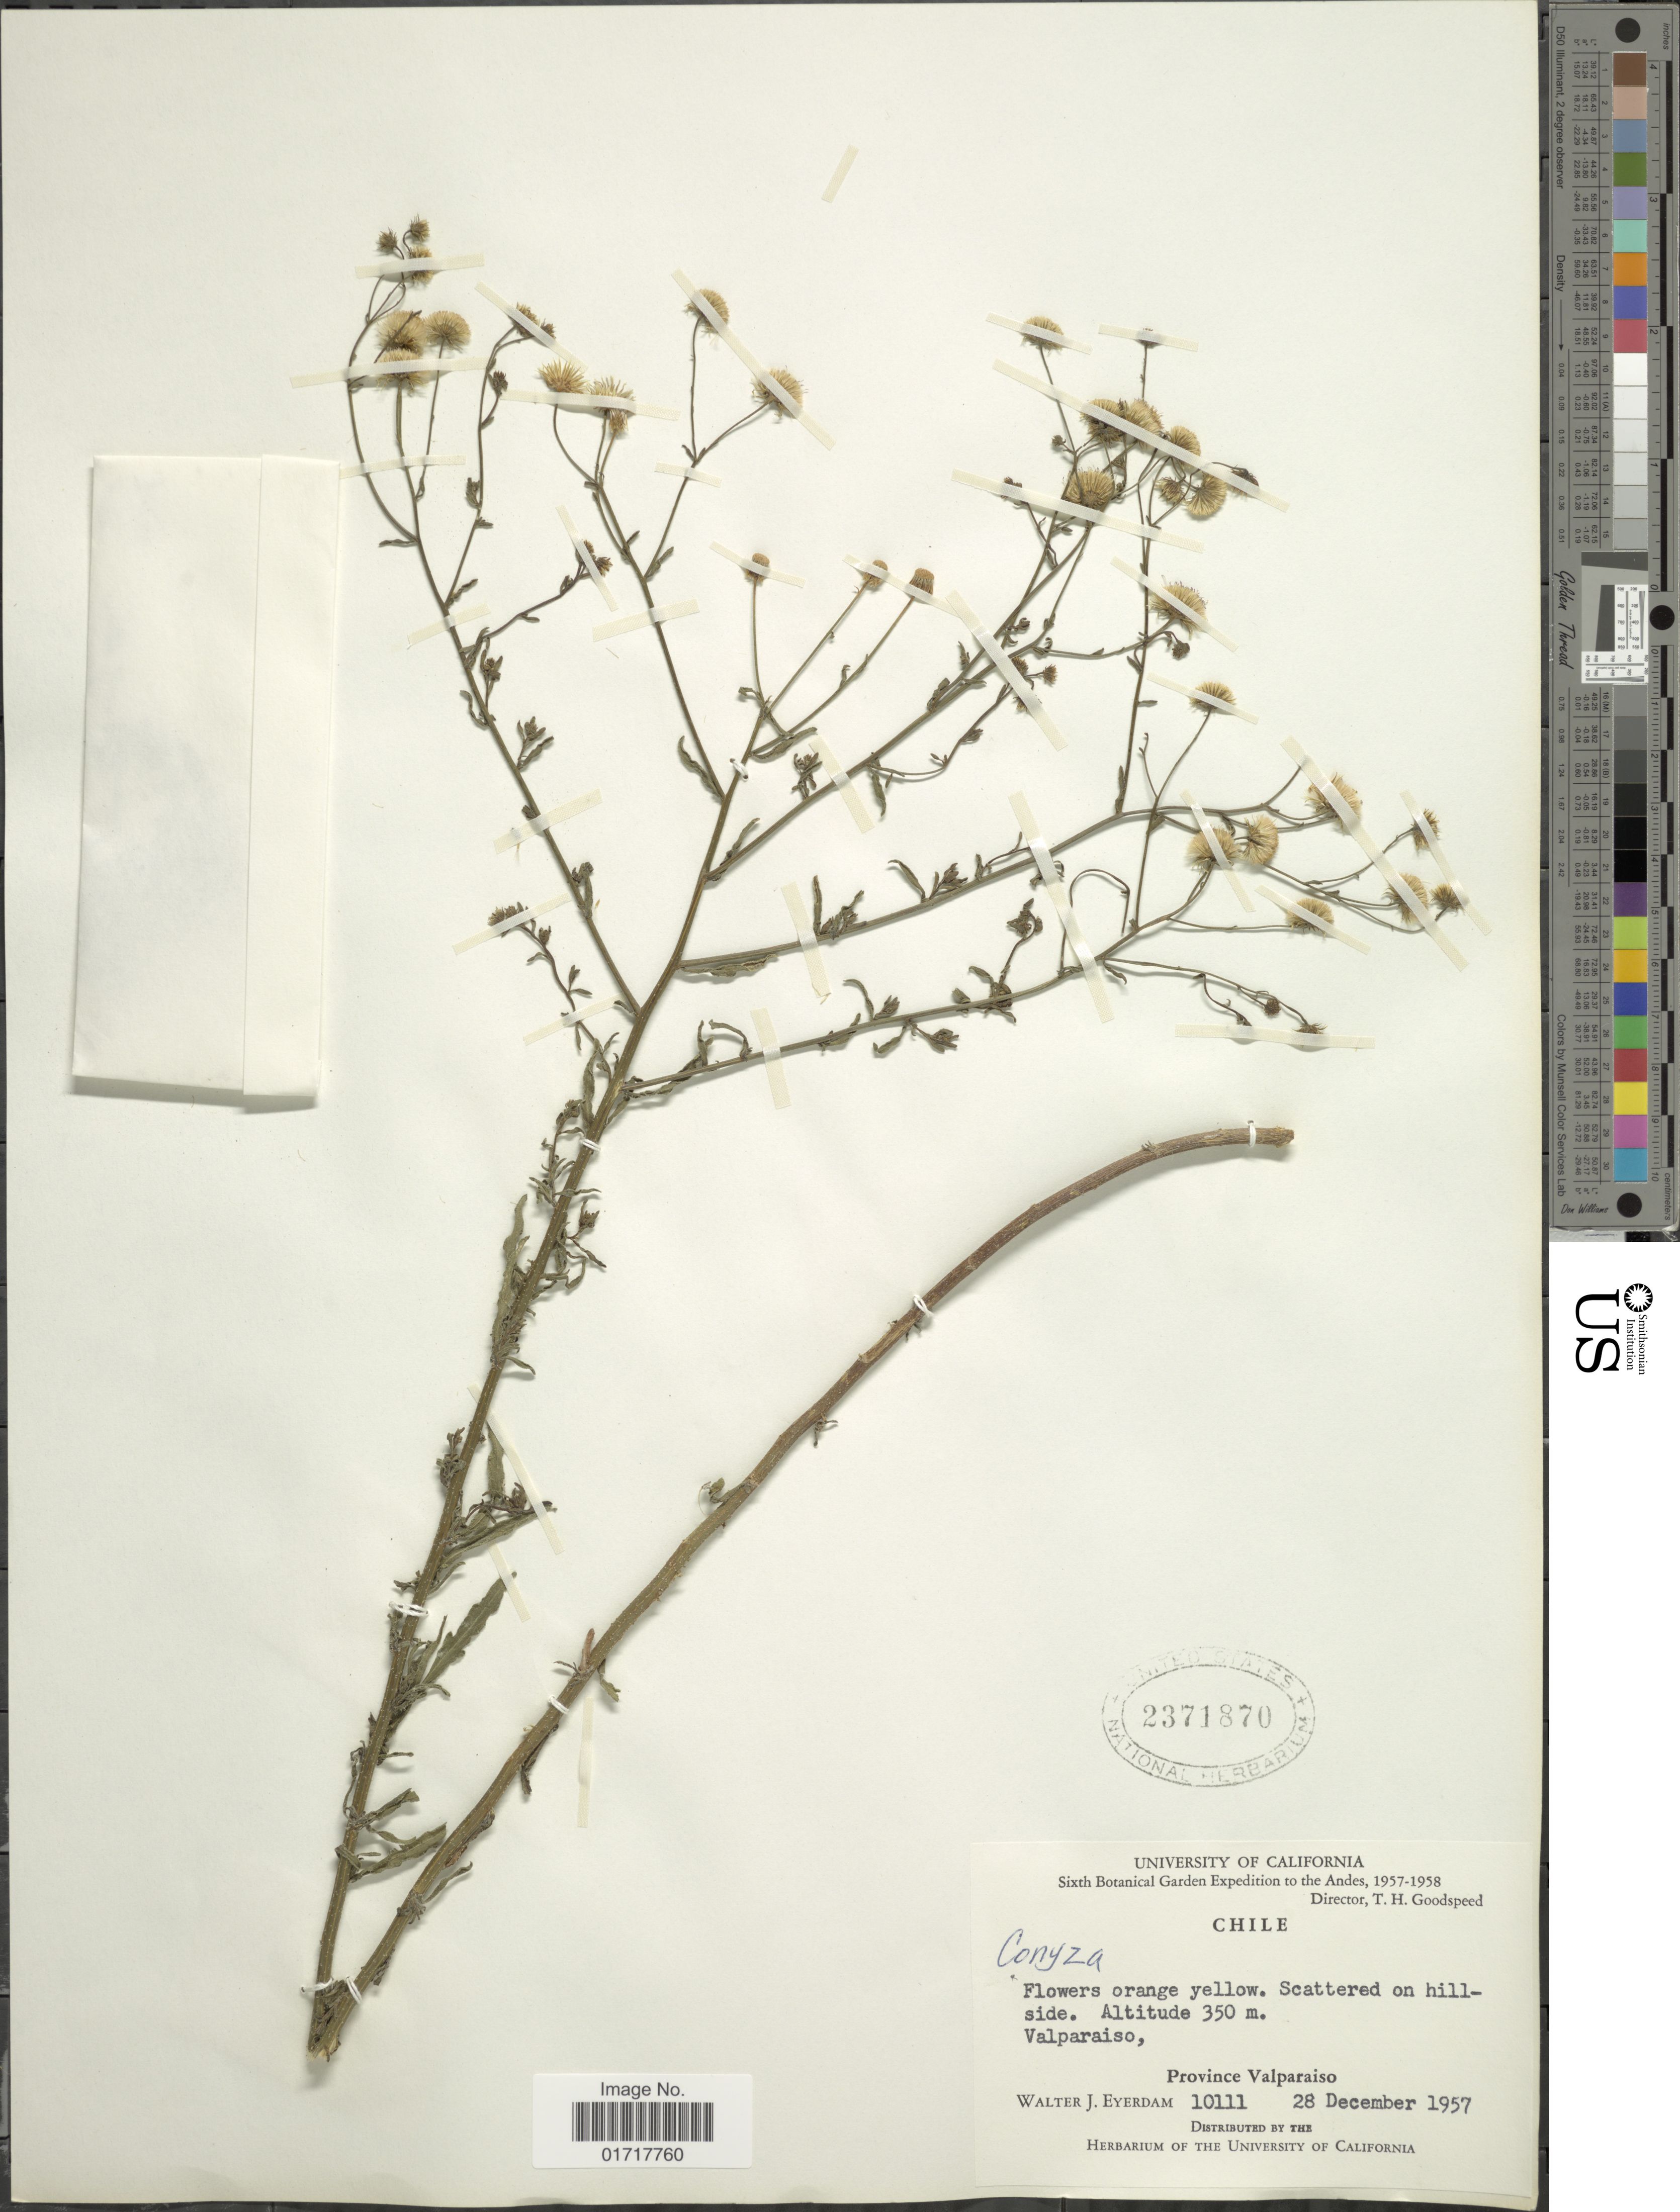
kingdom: Plantae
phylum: Tracheophyta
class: Magnoliopsida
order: Asterales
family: Asteraceae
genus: Conyza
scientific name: Conyza sp.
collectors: W. J. Eyerdam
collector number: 10111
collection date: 1957-12-28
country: Chile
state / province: Valparaíso (V)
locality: Valparaiso, Province Valparaiso.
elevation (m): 350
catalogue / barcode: US 2371870